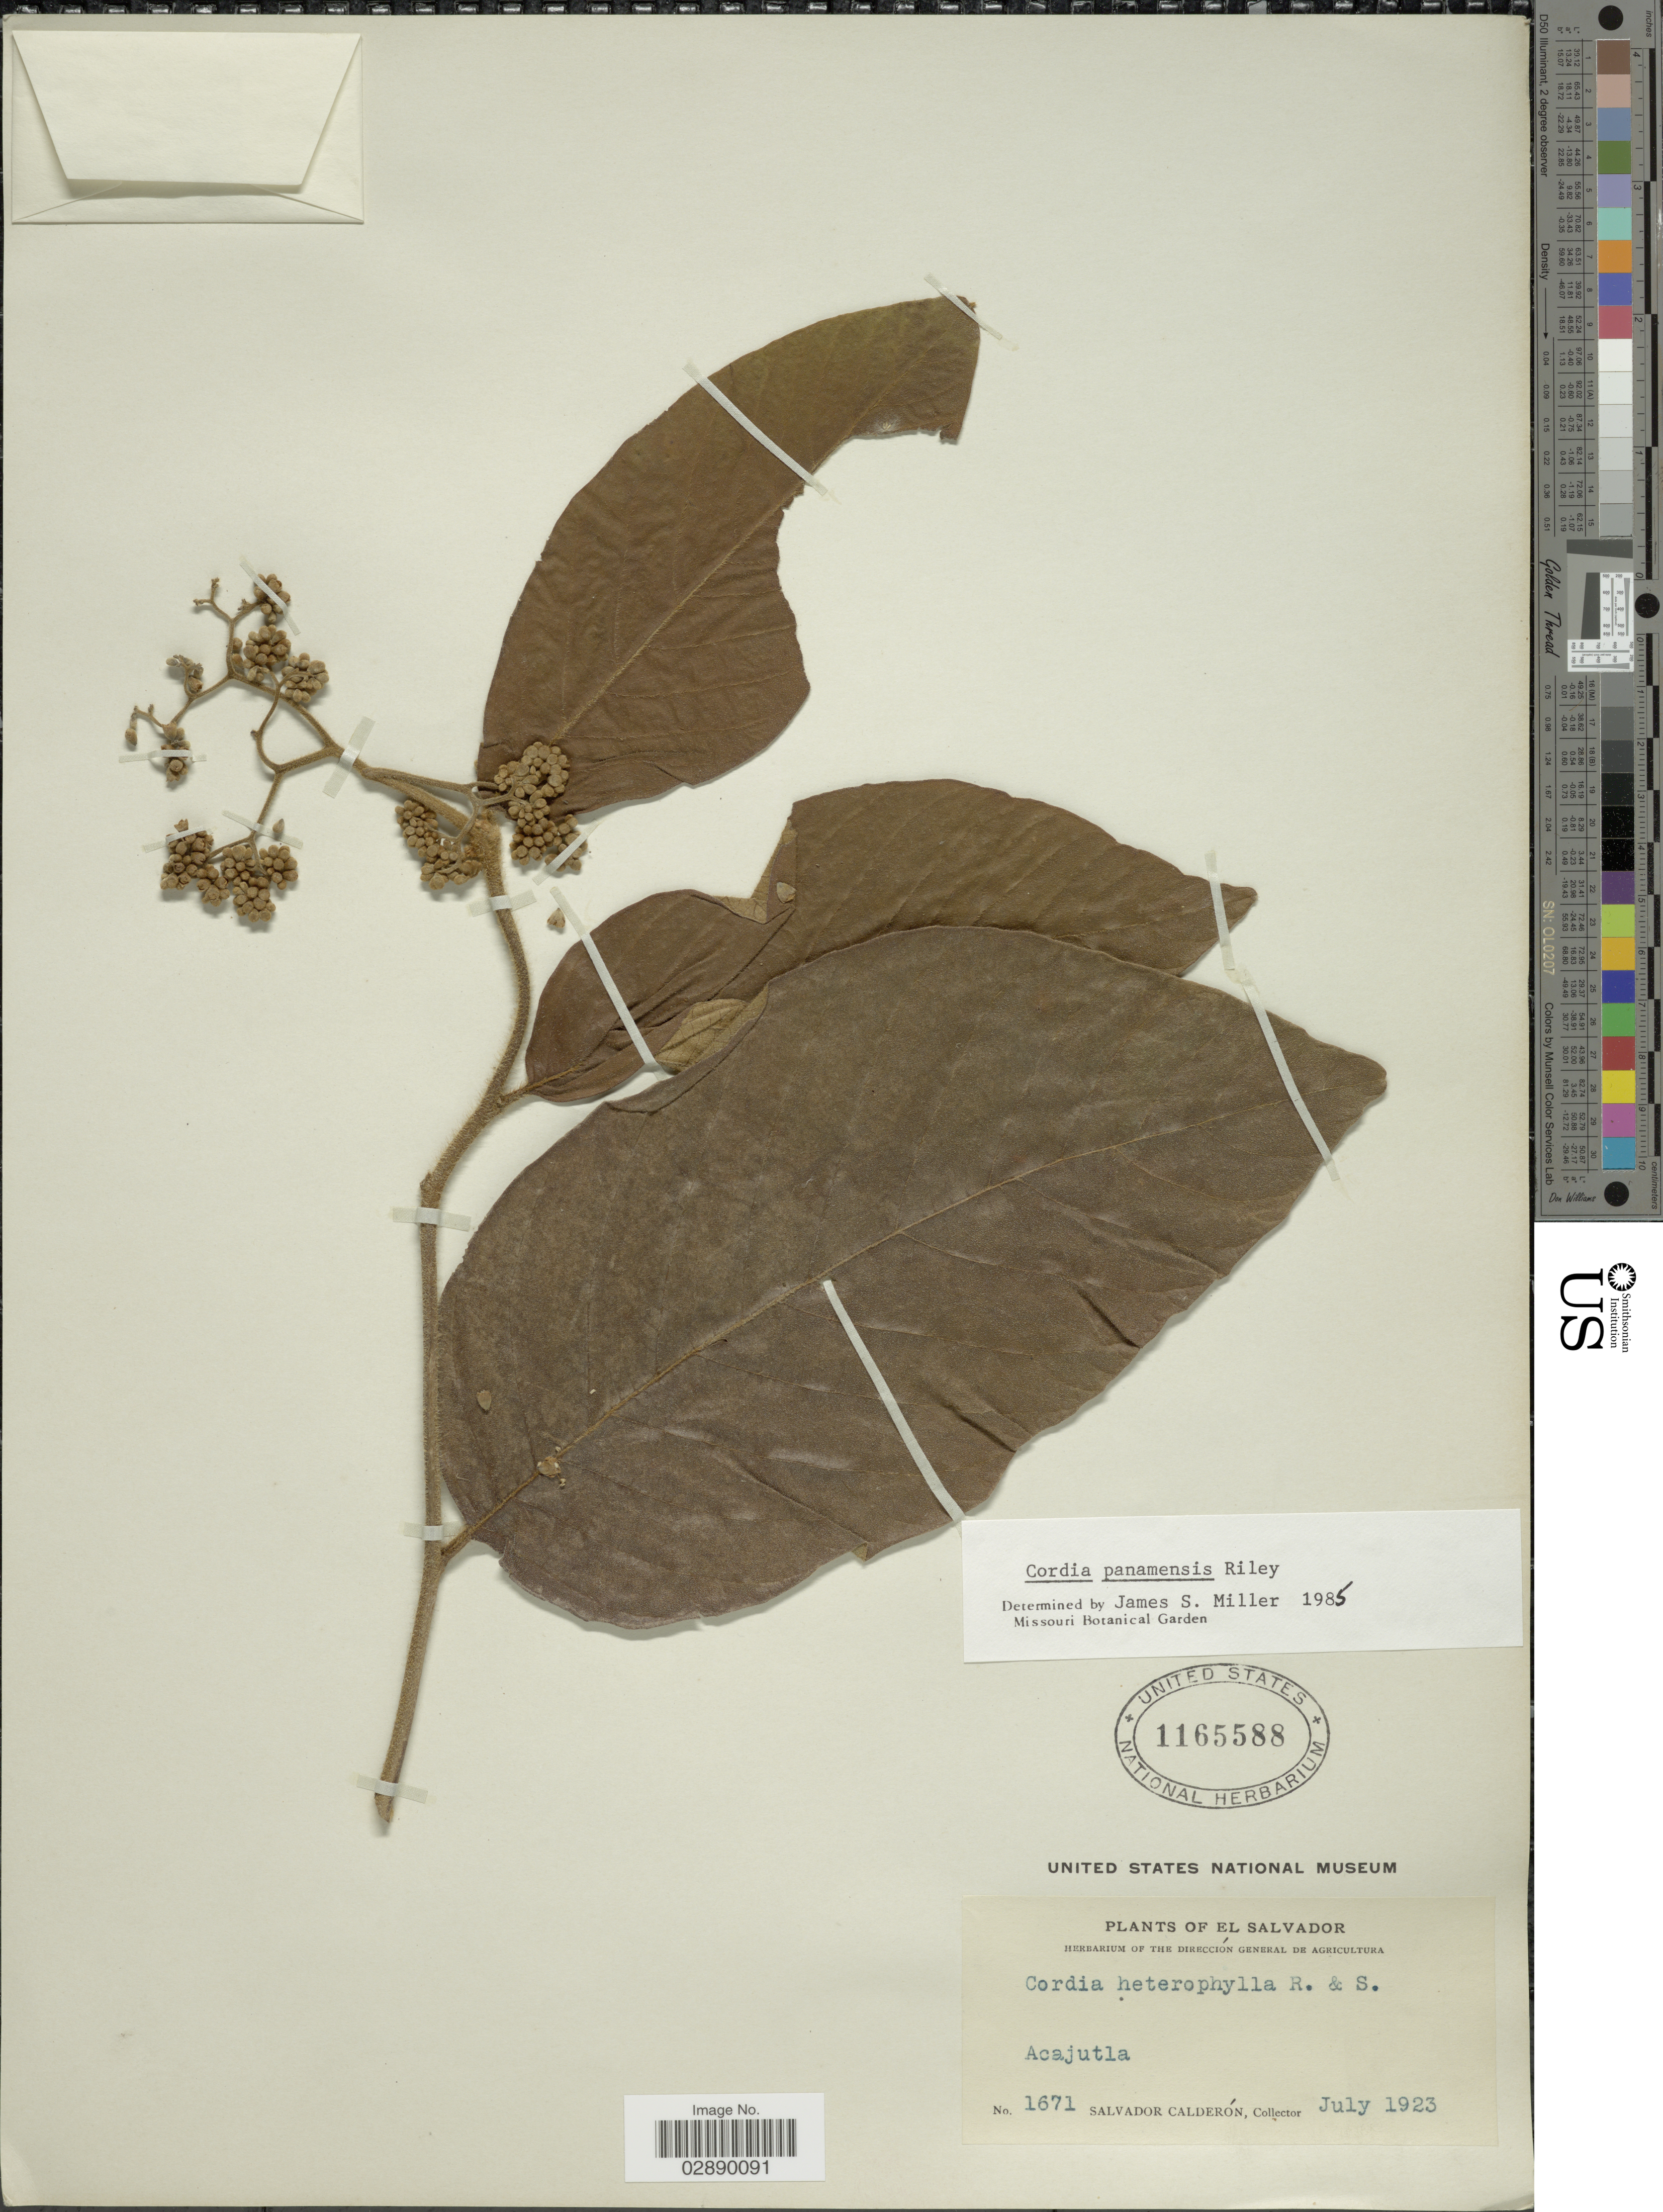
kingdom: Plantae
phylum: Tracheophyta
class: Magnoliopsida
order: Boraginales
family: Cordiaceae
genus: Cordia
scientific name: Cordia panamensis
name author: L. Riley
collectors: S. Calderón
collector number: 1671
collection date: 1923-07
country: El Salvador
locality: Acajutla.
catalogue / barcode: US 1165588